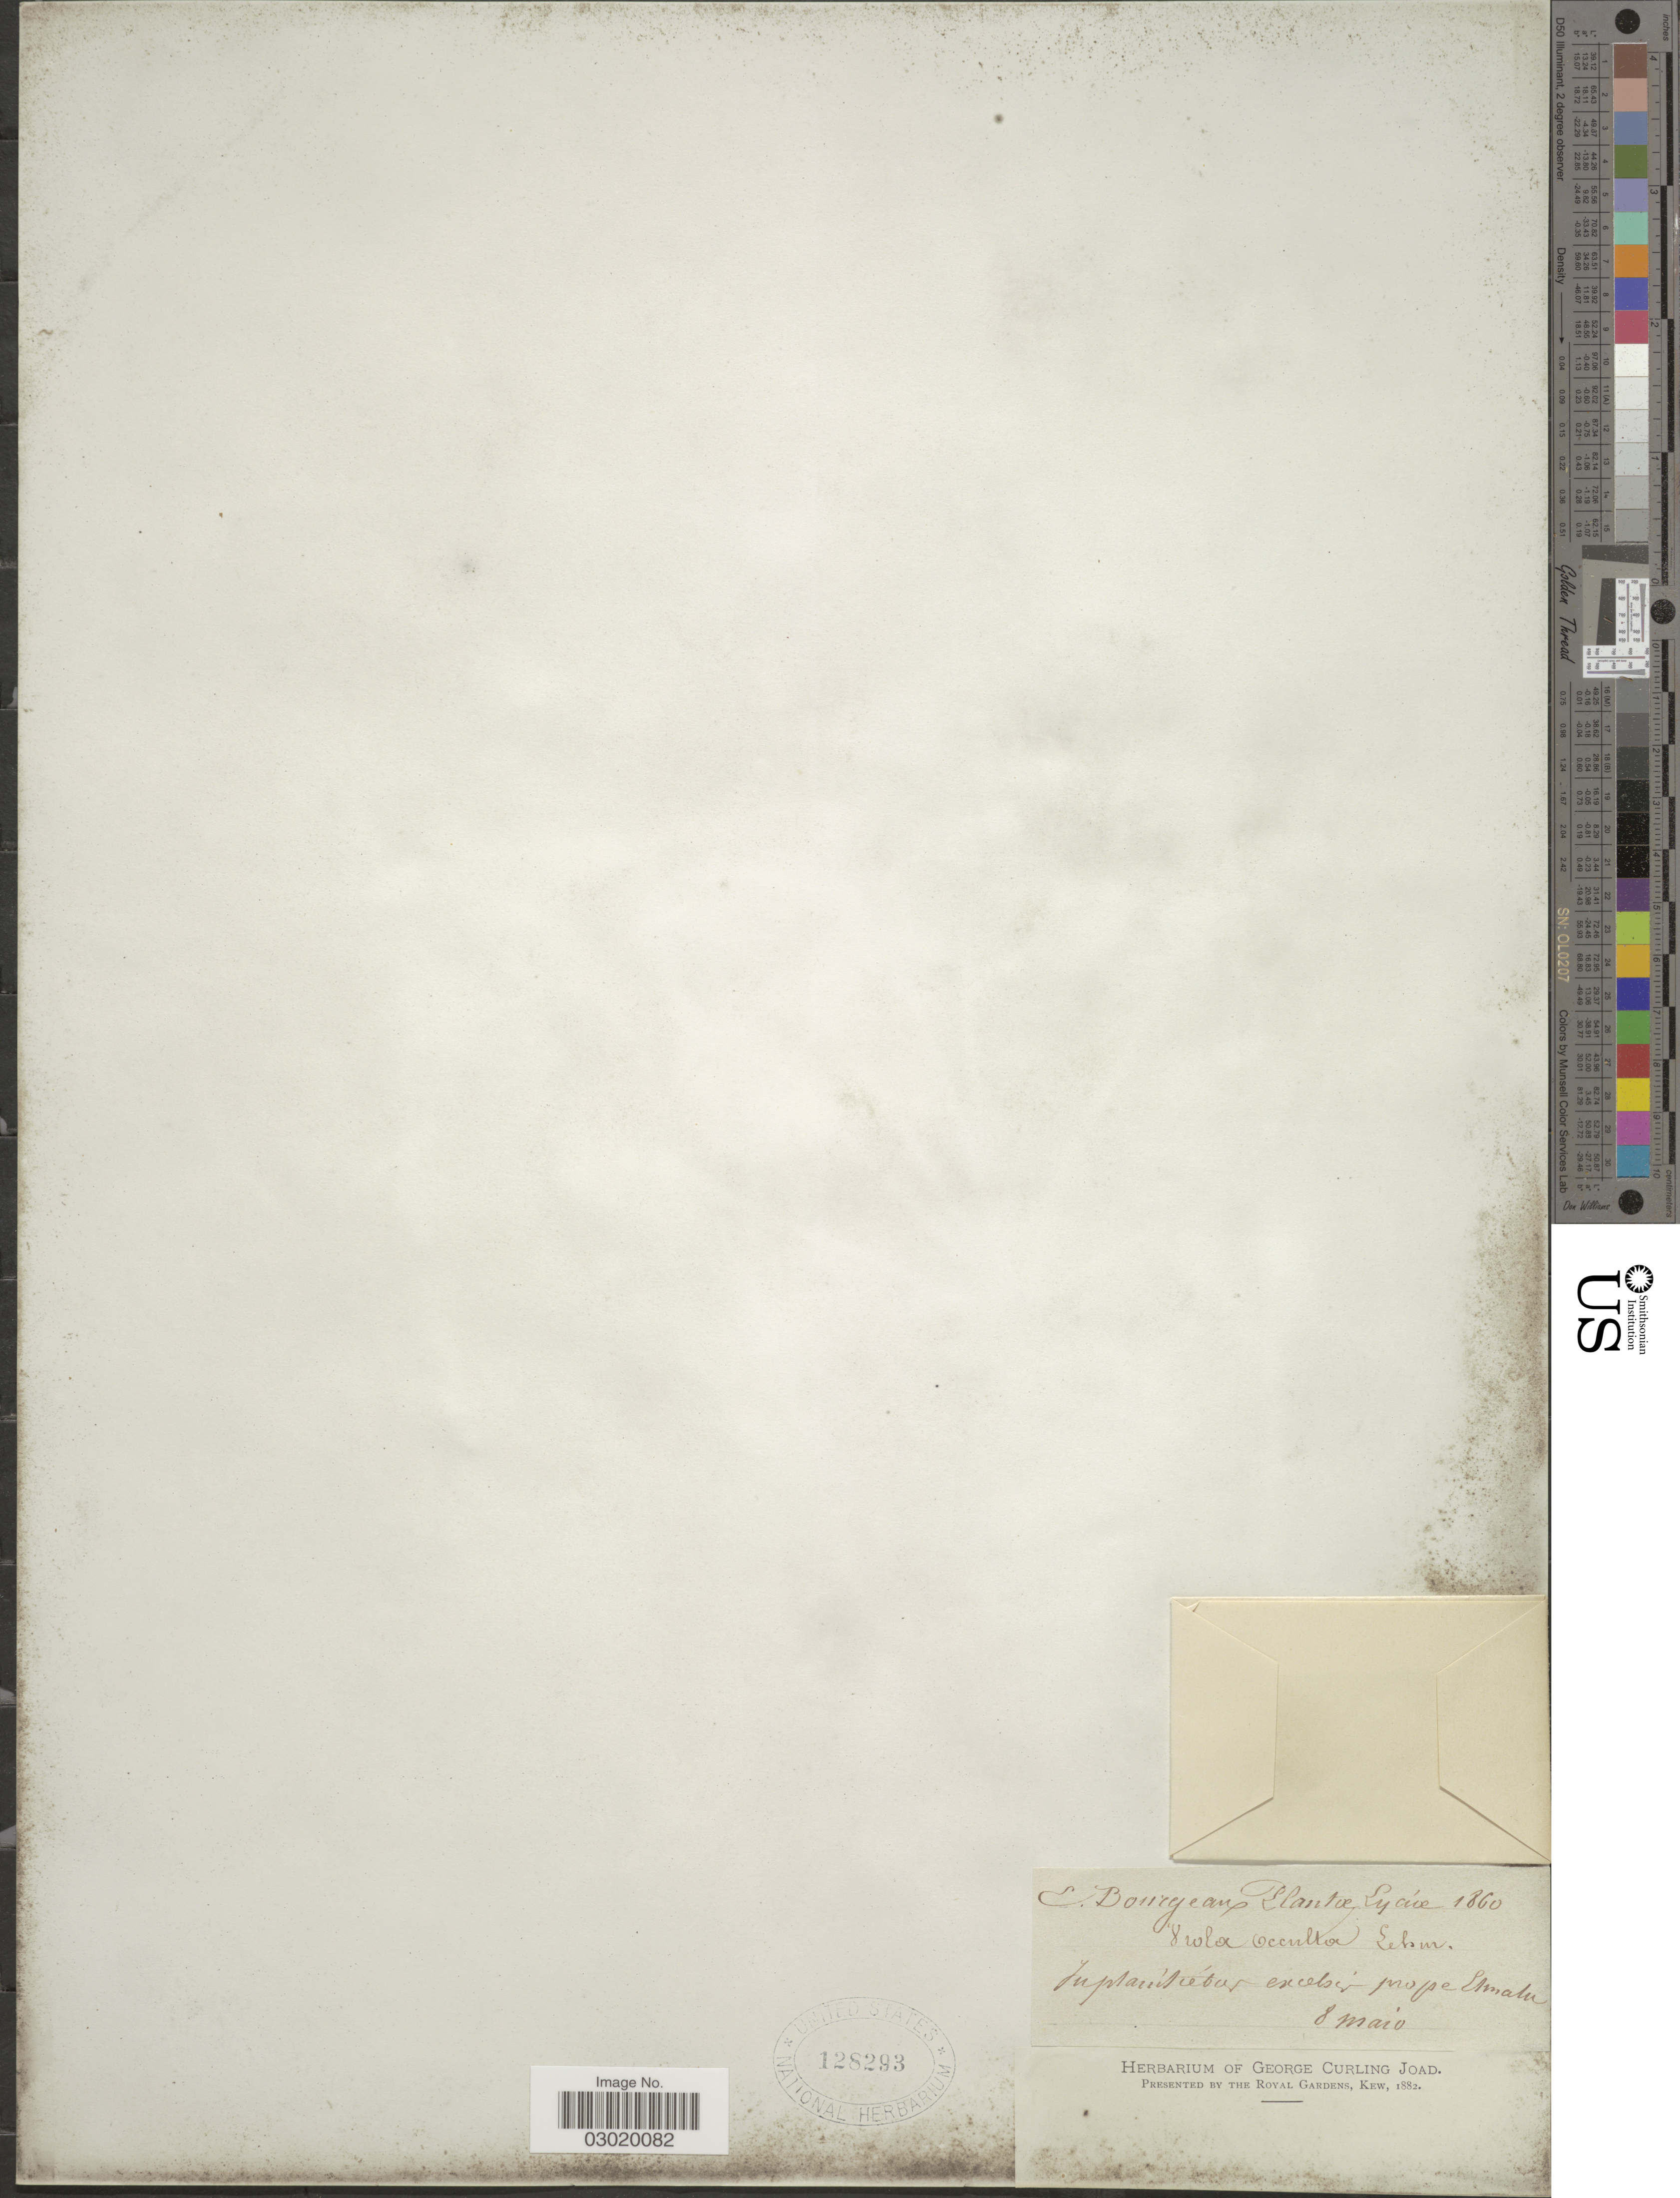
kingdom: Plantae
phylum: Tracheophyta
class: Magnoliopsida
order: Malpighiales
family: Violaceae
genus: Viola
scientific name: Viola occulta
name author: Lehm.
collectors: E. Bourgeau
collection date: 1860-05-08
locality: Juptamtiebus excelsis prope Elmalu.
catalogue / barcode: US 128293